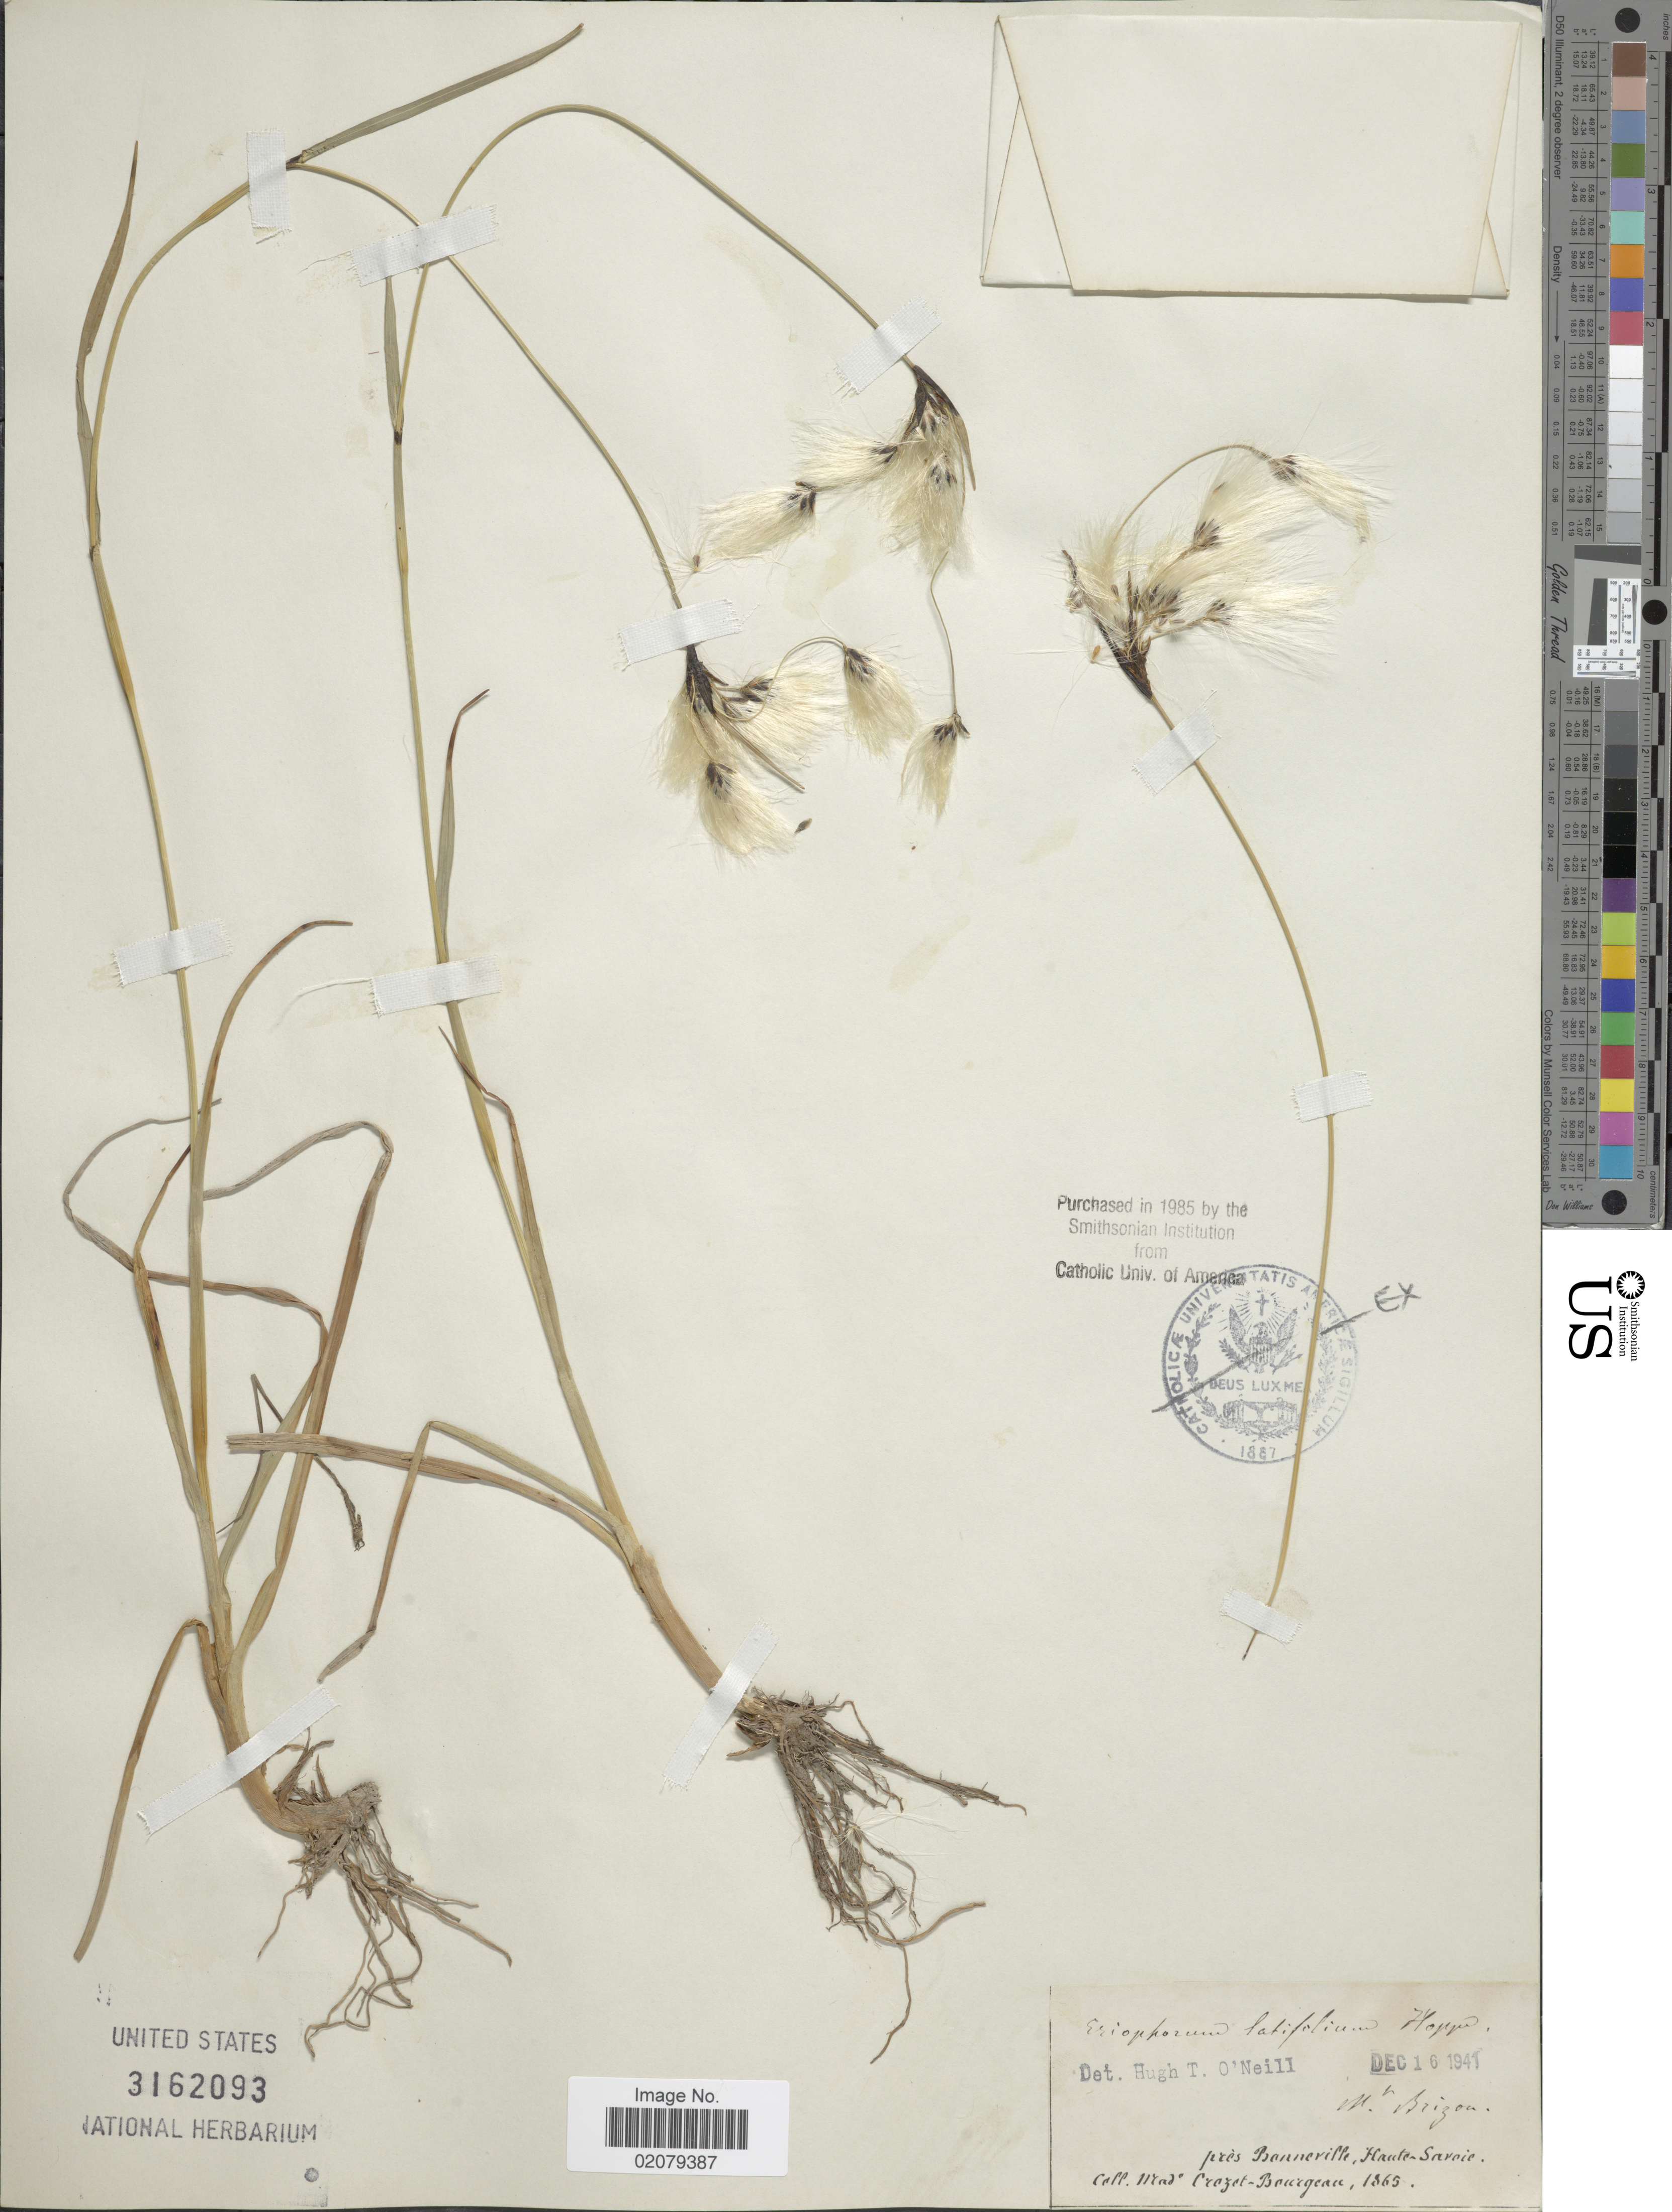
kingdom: Plantae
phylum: Tracheophyta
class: Liliopsida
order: Poales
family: Cyperaceae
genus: Eriophorum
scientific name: Eriophorum latifolium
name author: Hoppe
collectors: Crozet & -. Bourgeau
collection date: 1863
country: France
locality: Pres Bonneville, Haute-Savoie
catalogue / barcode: US 3162093